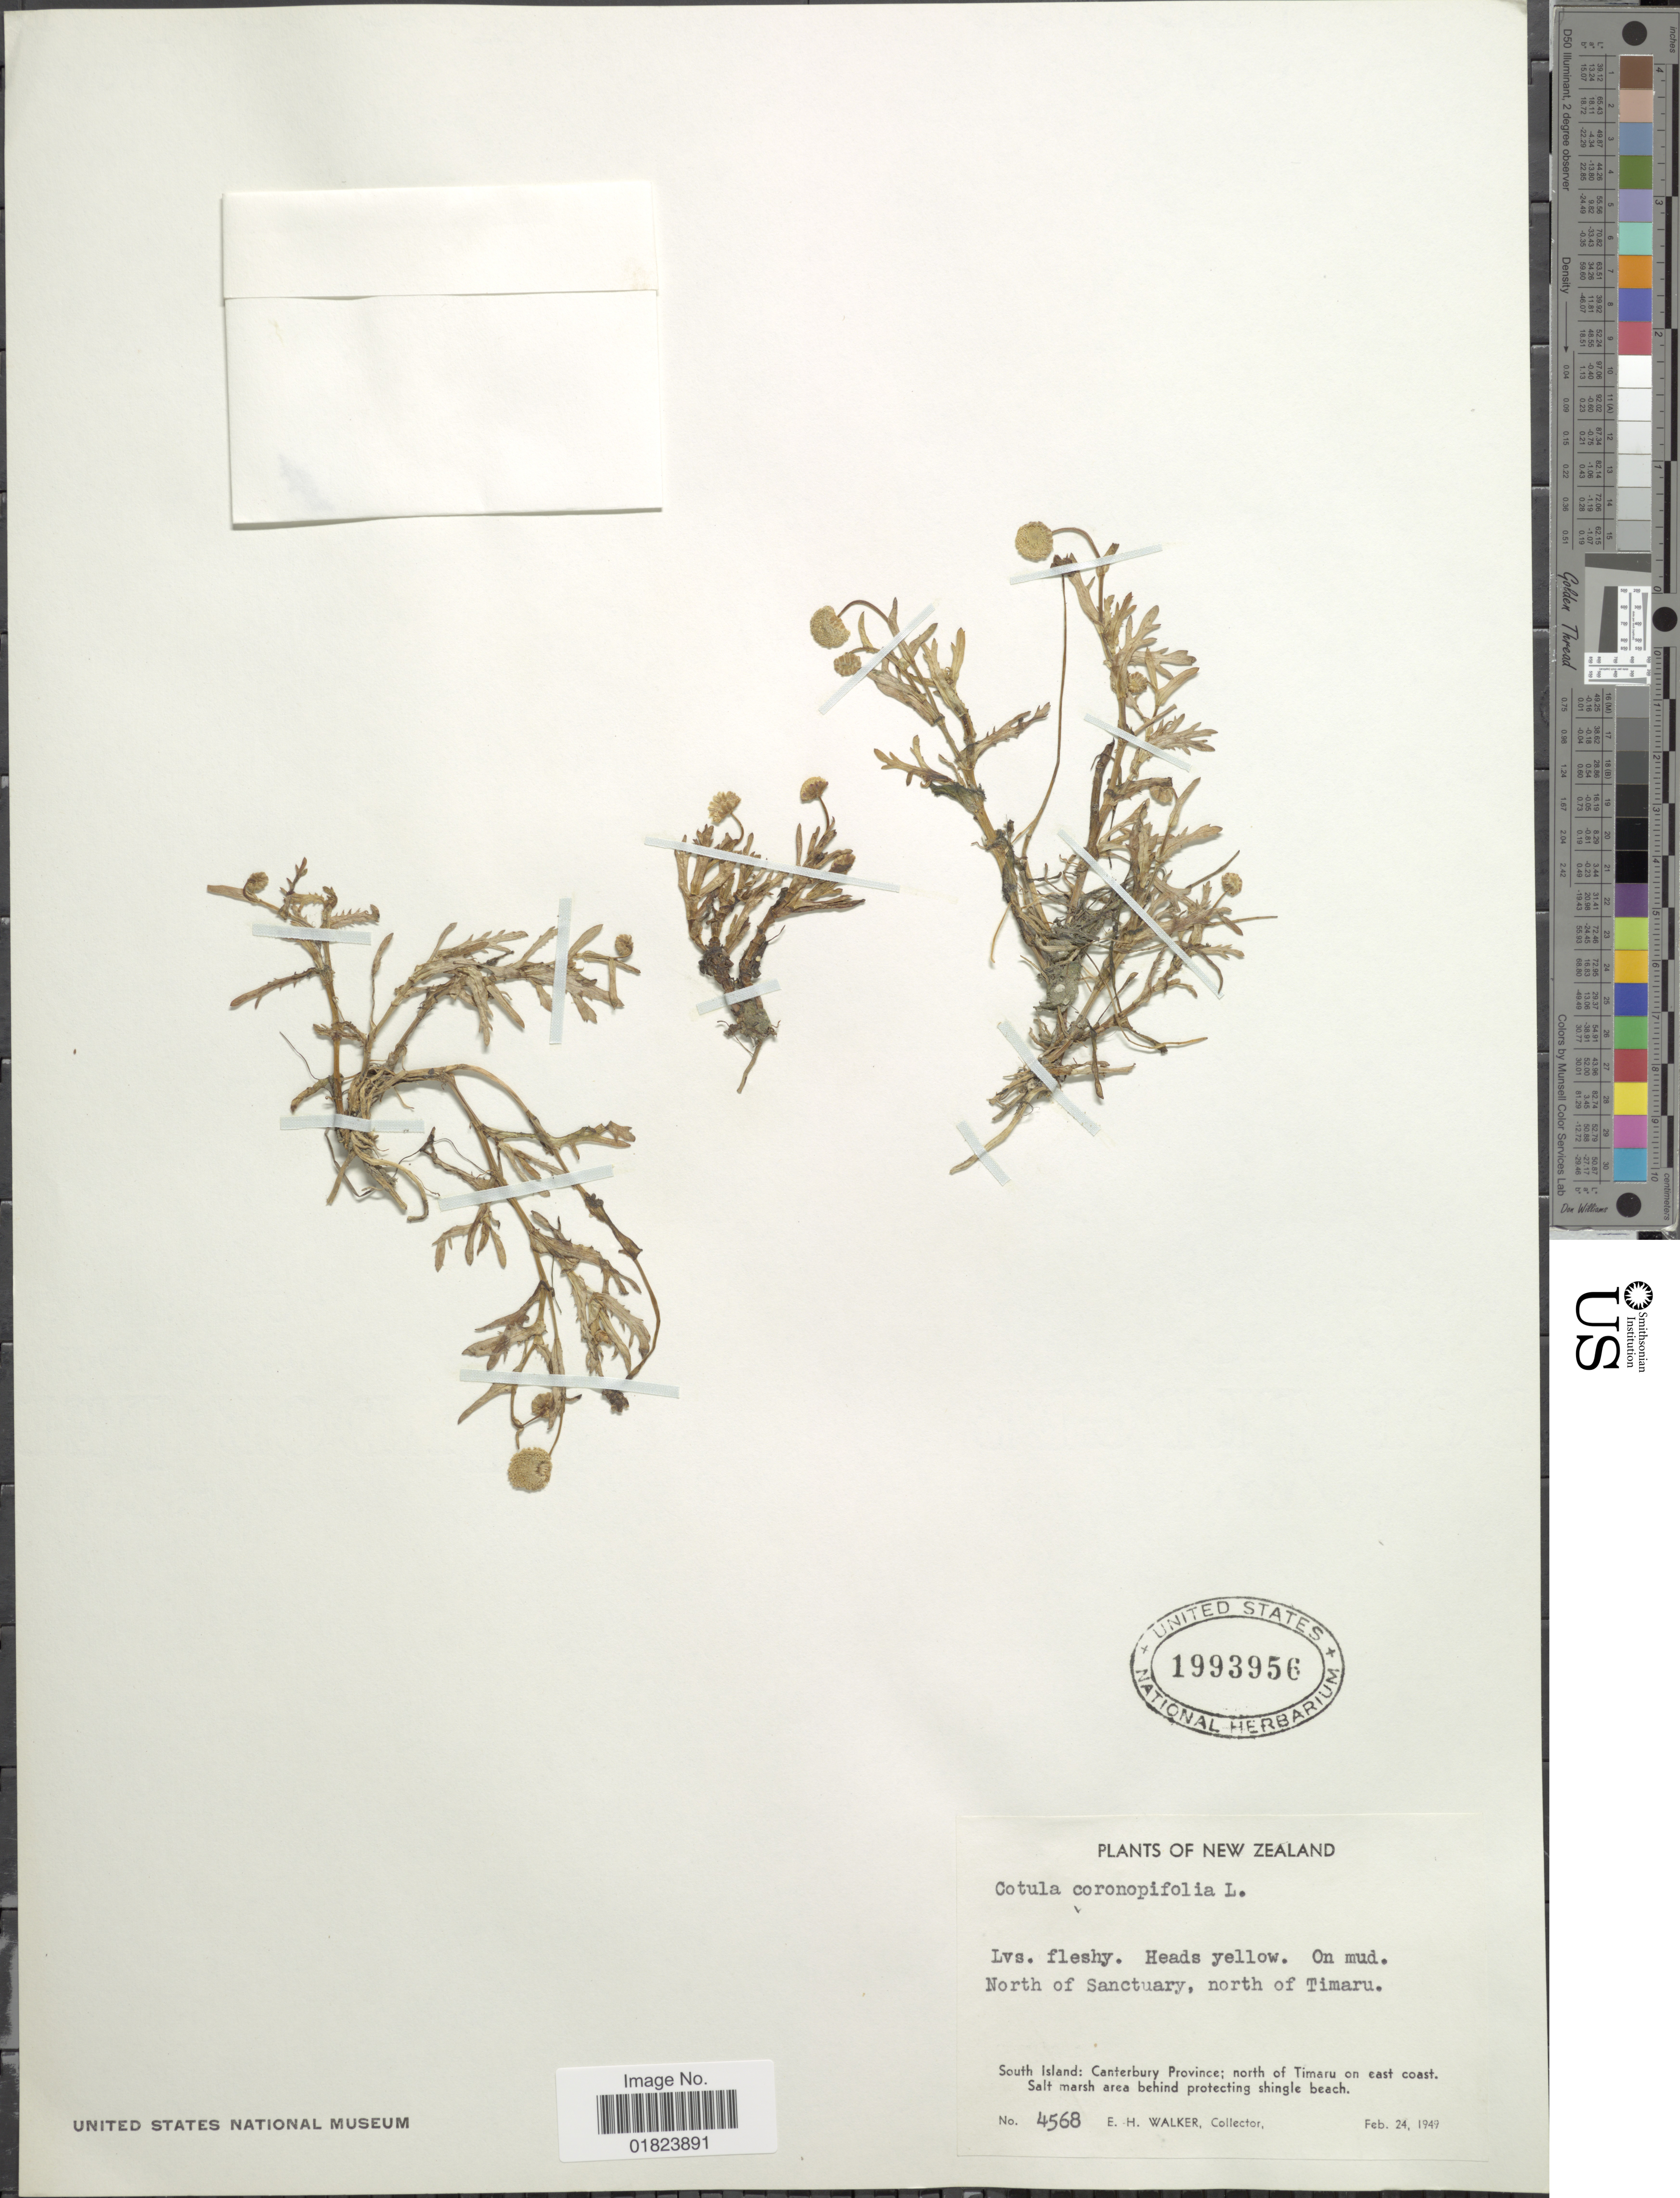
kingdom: Plantae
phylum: Tracheophyta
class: Magnoliopsida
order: Asterales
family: Asteraceae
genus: Cotula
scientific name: Cotula coronopifolia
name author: L.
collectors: E. H. Walker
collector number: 4568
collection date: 1949-02-24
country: New Zealand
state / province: Canterbury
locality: South Island; north of Timaru on east coast, Salt marsh area behind protecting shingle beach, on mud, north of Sanctuary.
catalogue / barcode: US 1993956